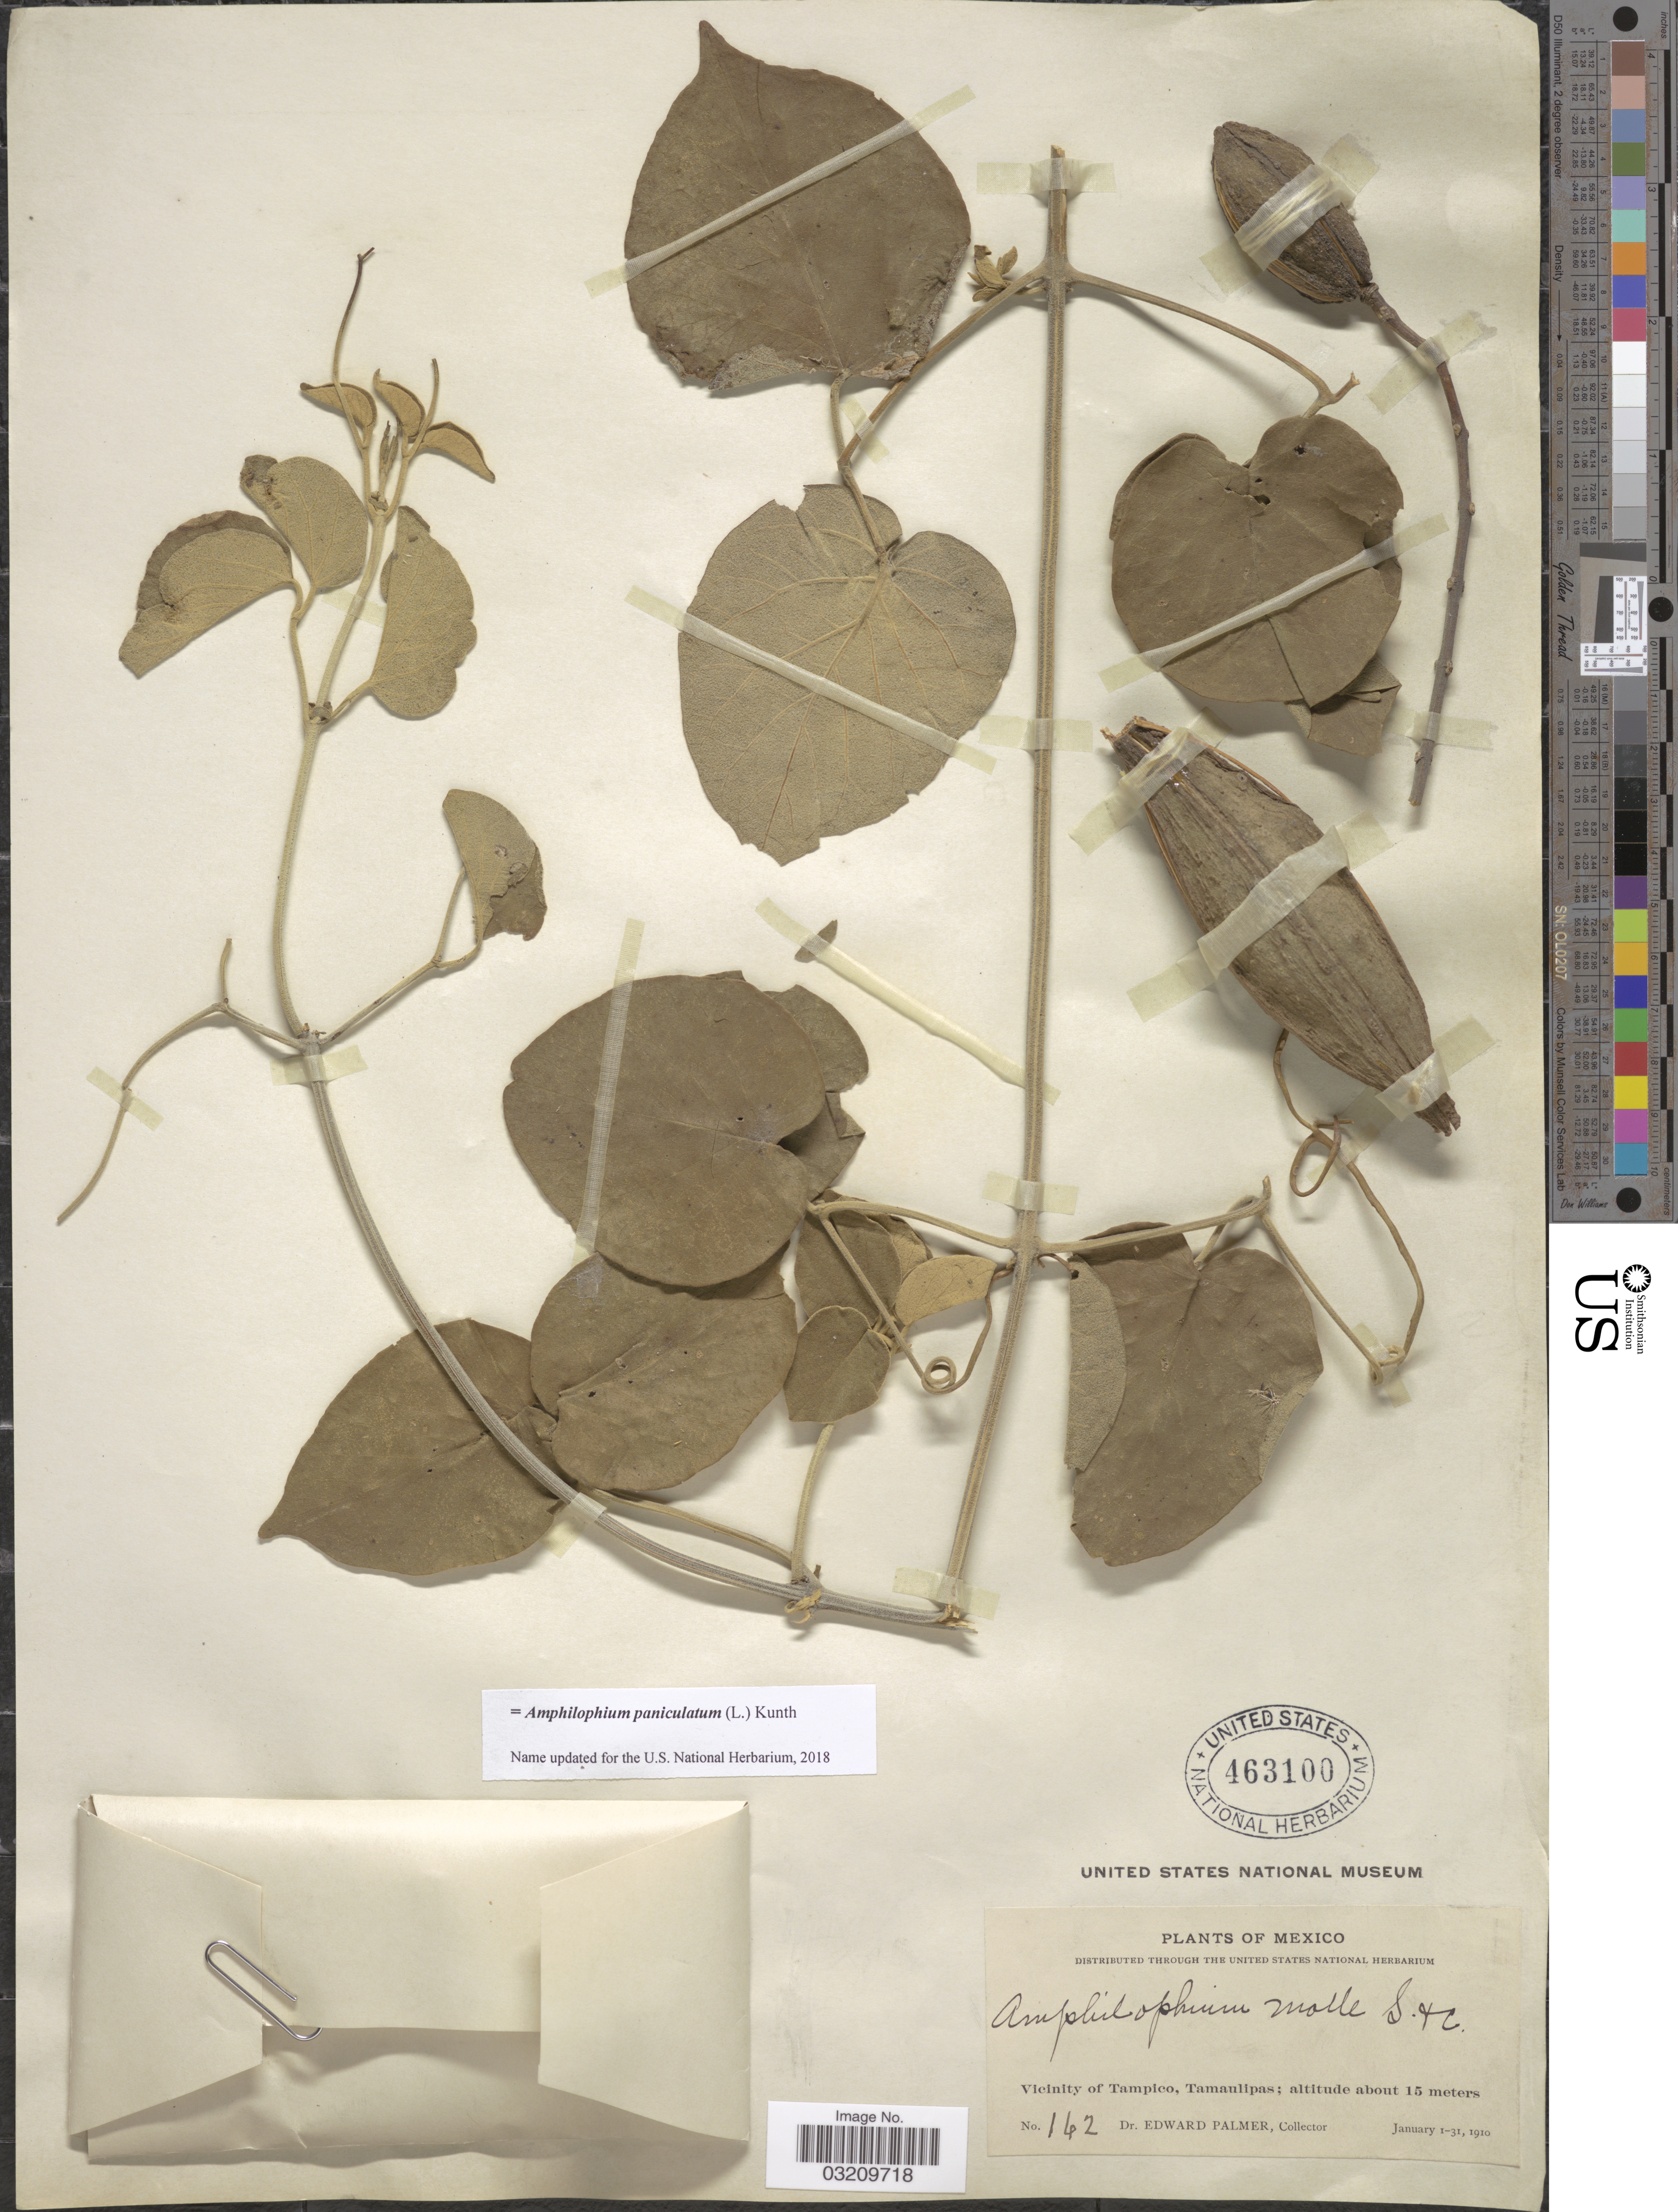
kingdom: Plantae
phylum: Tracheophyta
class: Magnoliopsida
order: Lamiales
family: Bignoniaceae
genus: Amphilophium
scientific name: Amphilophium paniculatum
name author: (L.) Kunth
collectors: E. Palmer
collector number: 162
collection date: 1910-01-01/1910-01-31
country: Mexico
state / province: Tamaulipas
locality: Vicinity of Tampico.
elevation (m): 15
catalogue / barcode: US 463100